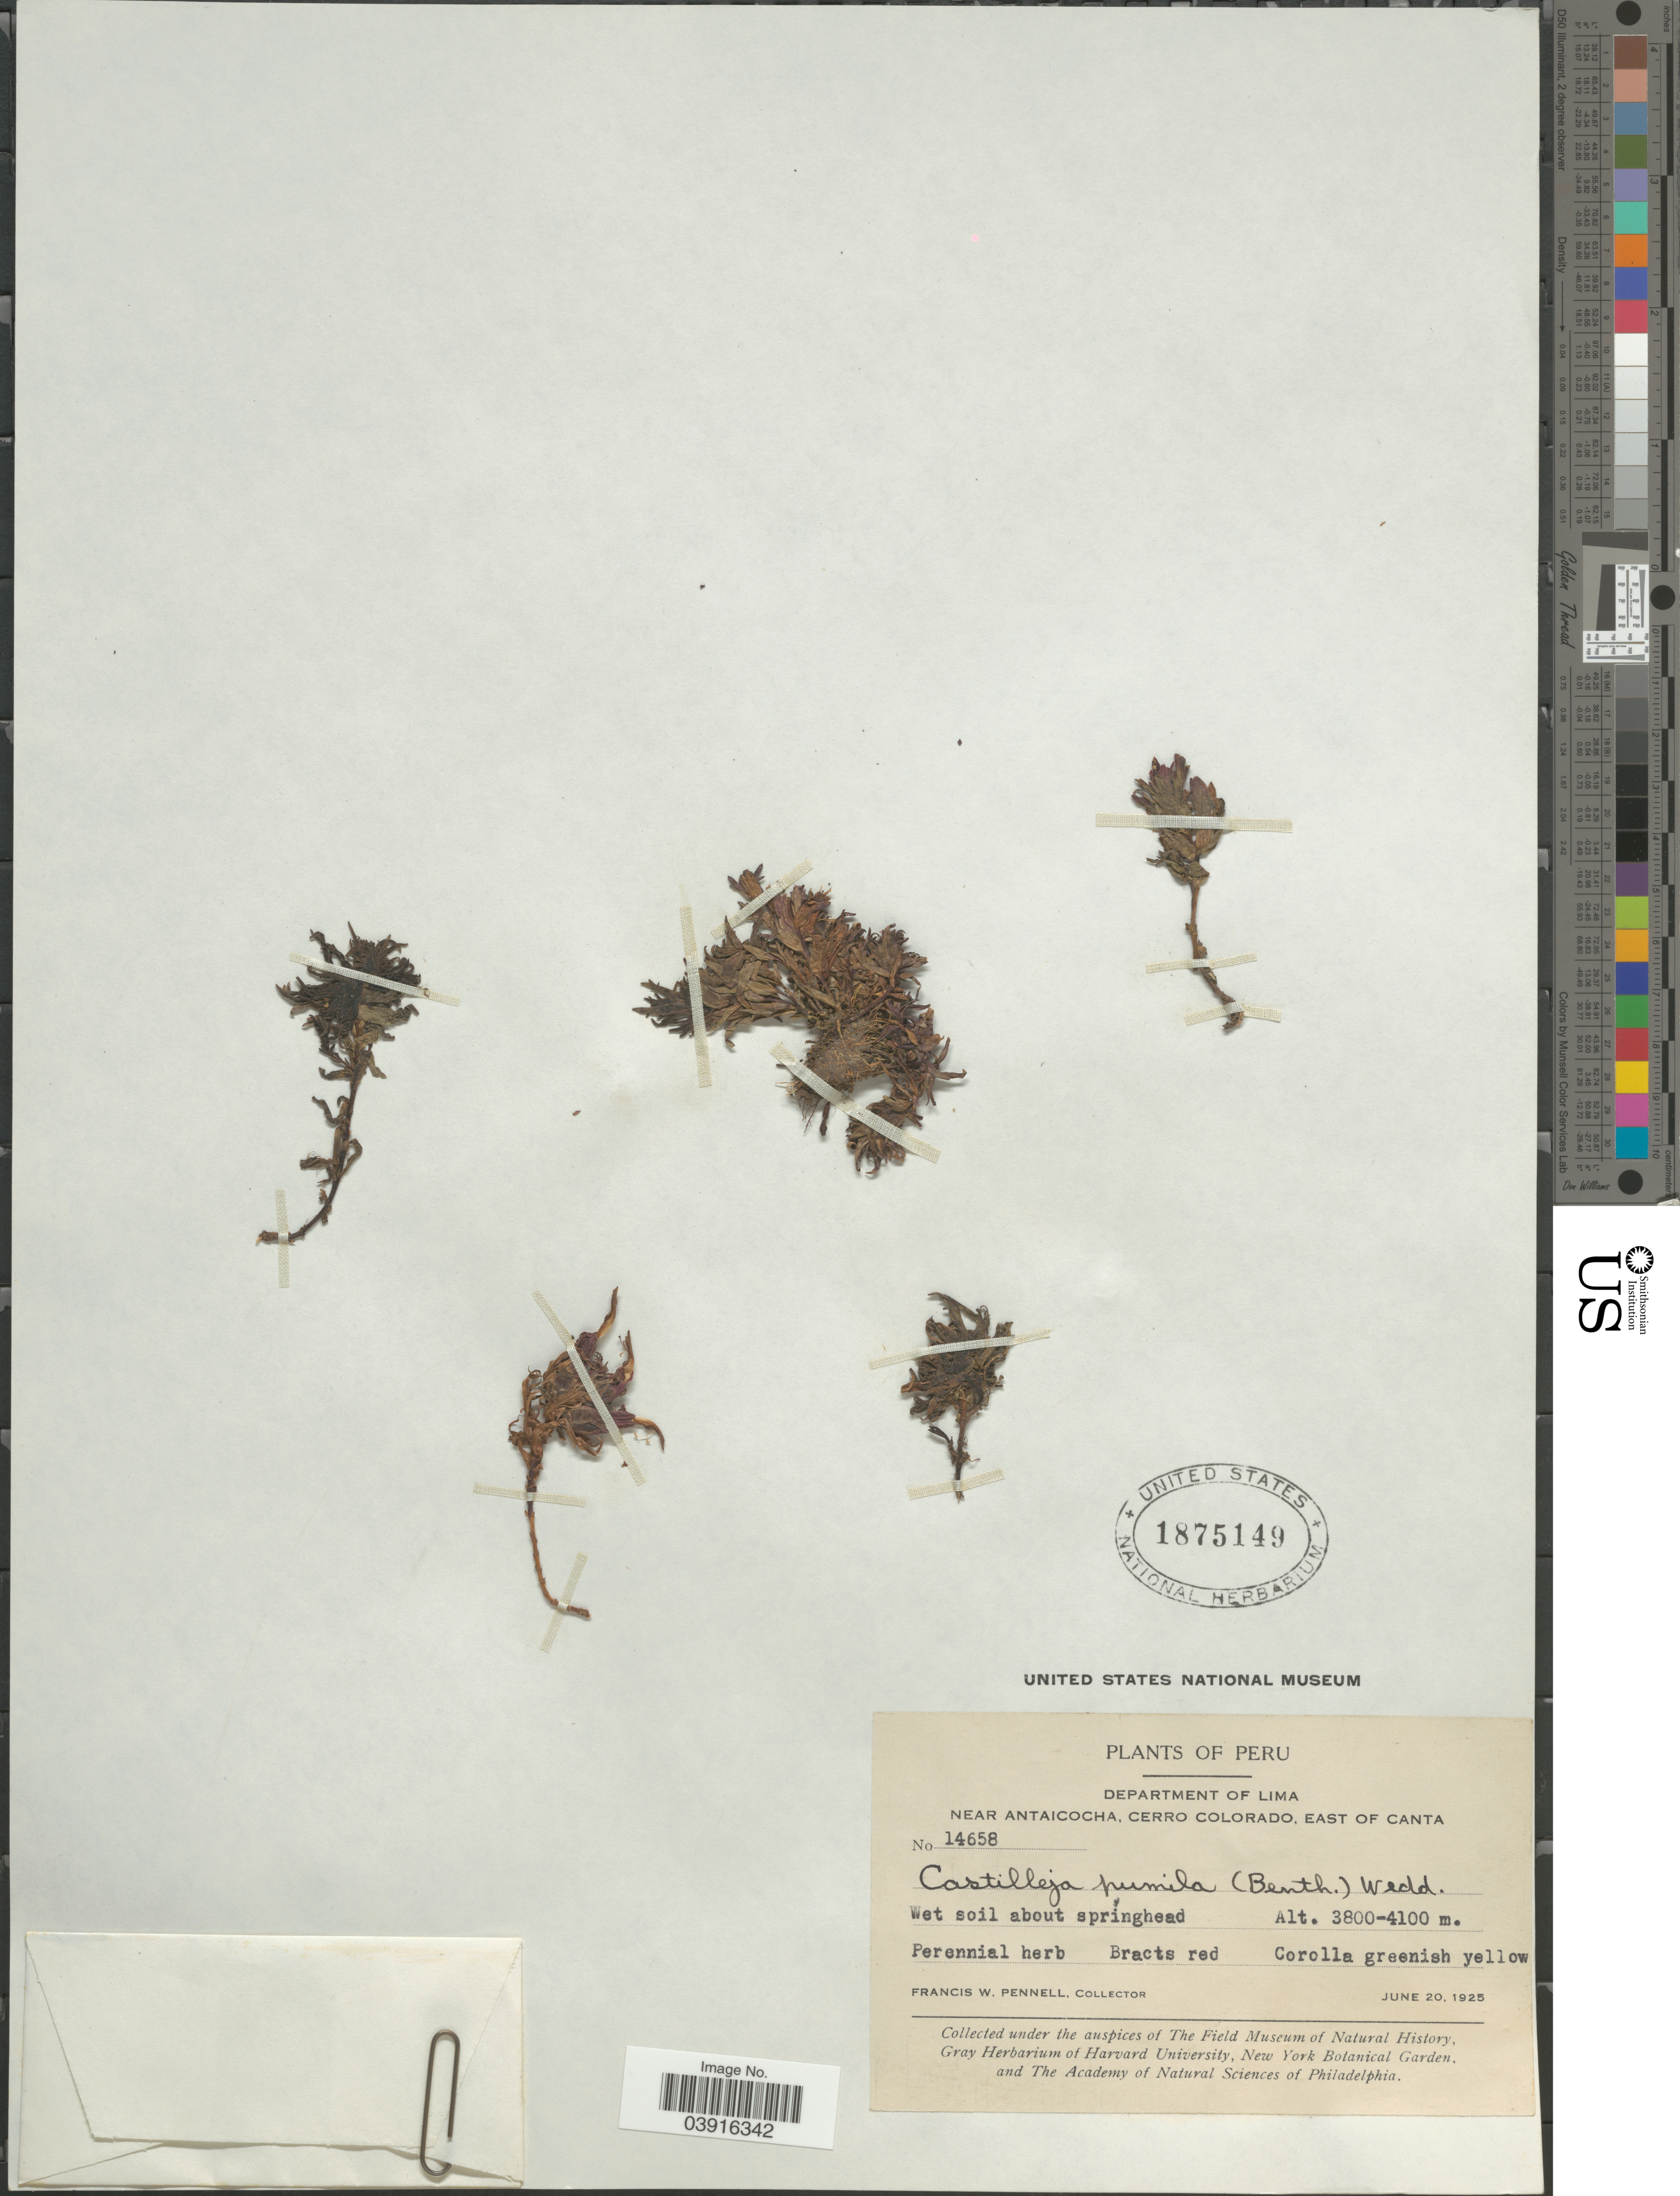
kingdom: Plantae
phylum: Tracheophyta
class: Magnoliopsida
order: Lamiales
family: Orobanchaceae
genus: Castilleja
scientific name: Castilleja pumila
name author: (Benth.) Wedd.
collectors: F. W. Pennell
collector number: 14658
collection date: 1925-06-20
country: Peru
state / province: Lima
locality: Department of Lima. Near Antaicocha, Cerro Colorado, east of Canta.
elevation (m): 3800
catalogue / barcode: US 1875149